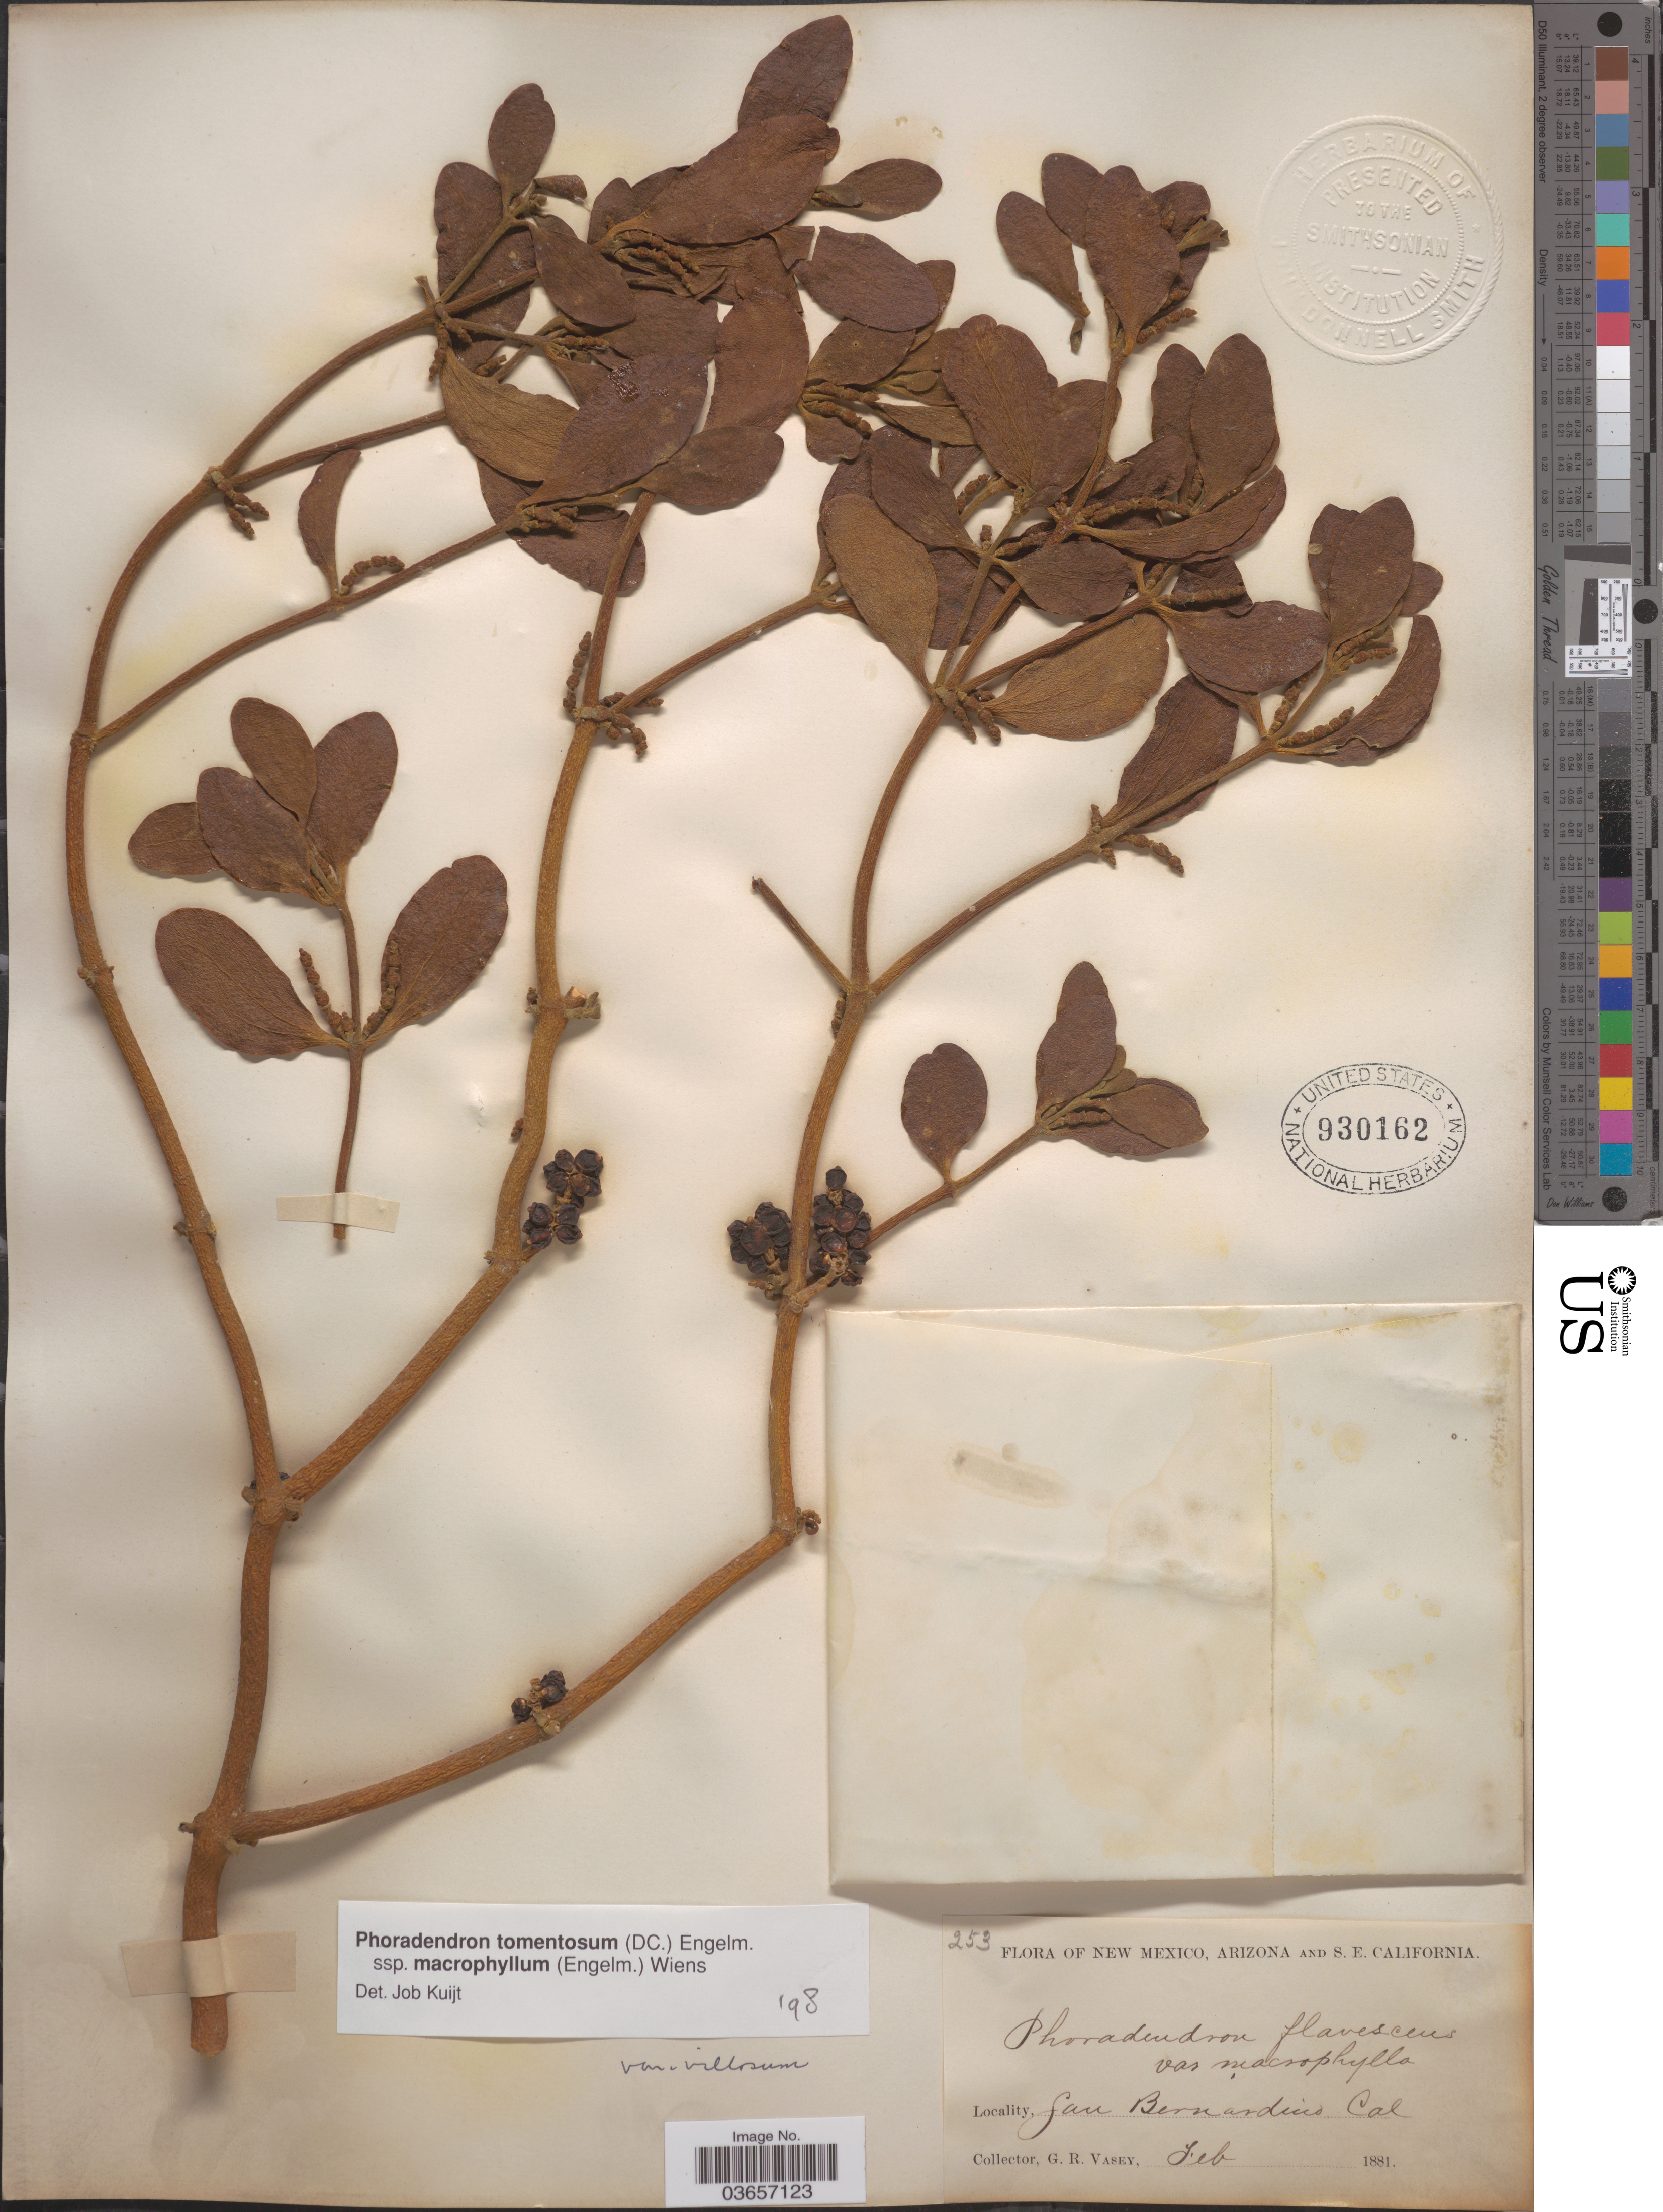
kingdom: Plantae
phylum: Tracheophyta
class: Magnoliopsida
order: Santalales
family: Viscaceae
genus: Phoradendron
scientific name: Phoradendron tomentosum subsp. macrophyllum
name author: DC.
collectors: G. R. Vasey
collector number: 253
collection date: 1881-02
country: United States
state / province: California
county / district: San Bernardino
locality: S. E. California. San Bernardino.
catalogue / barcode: US 930162